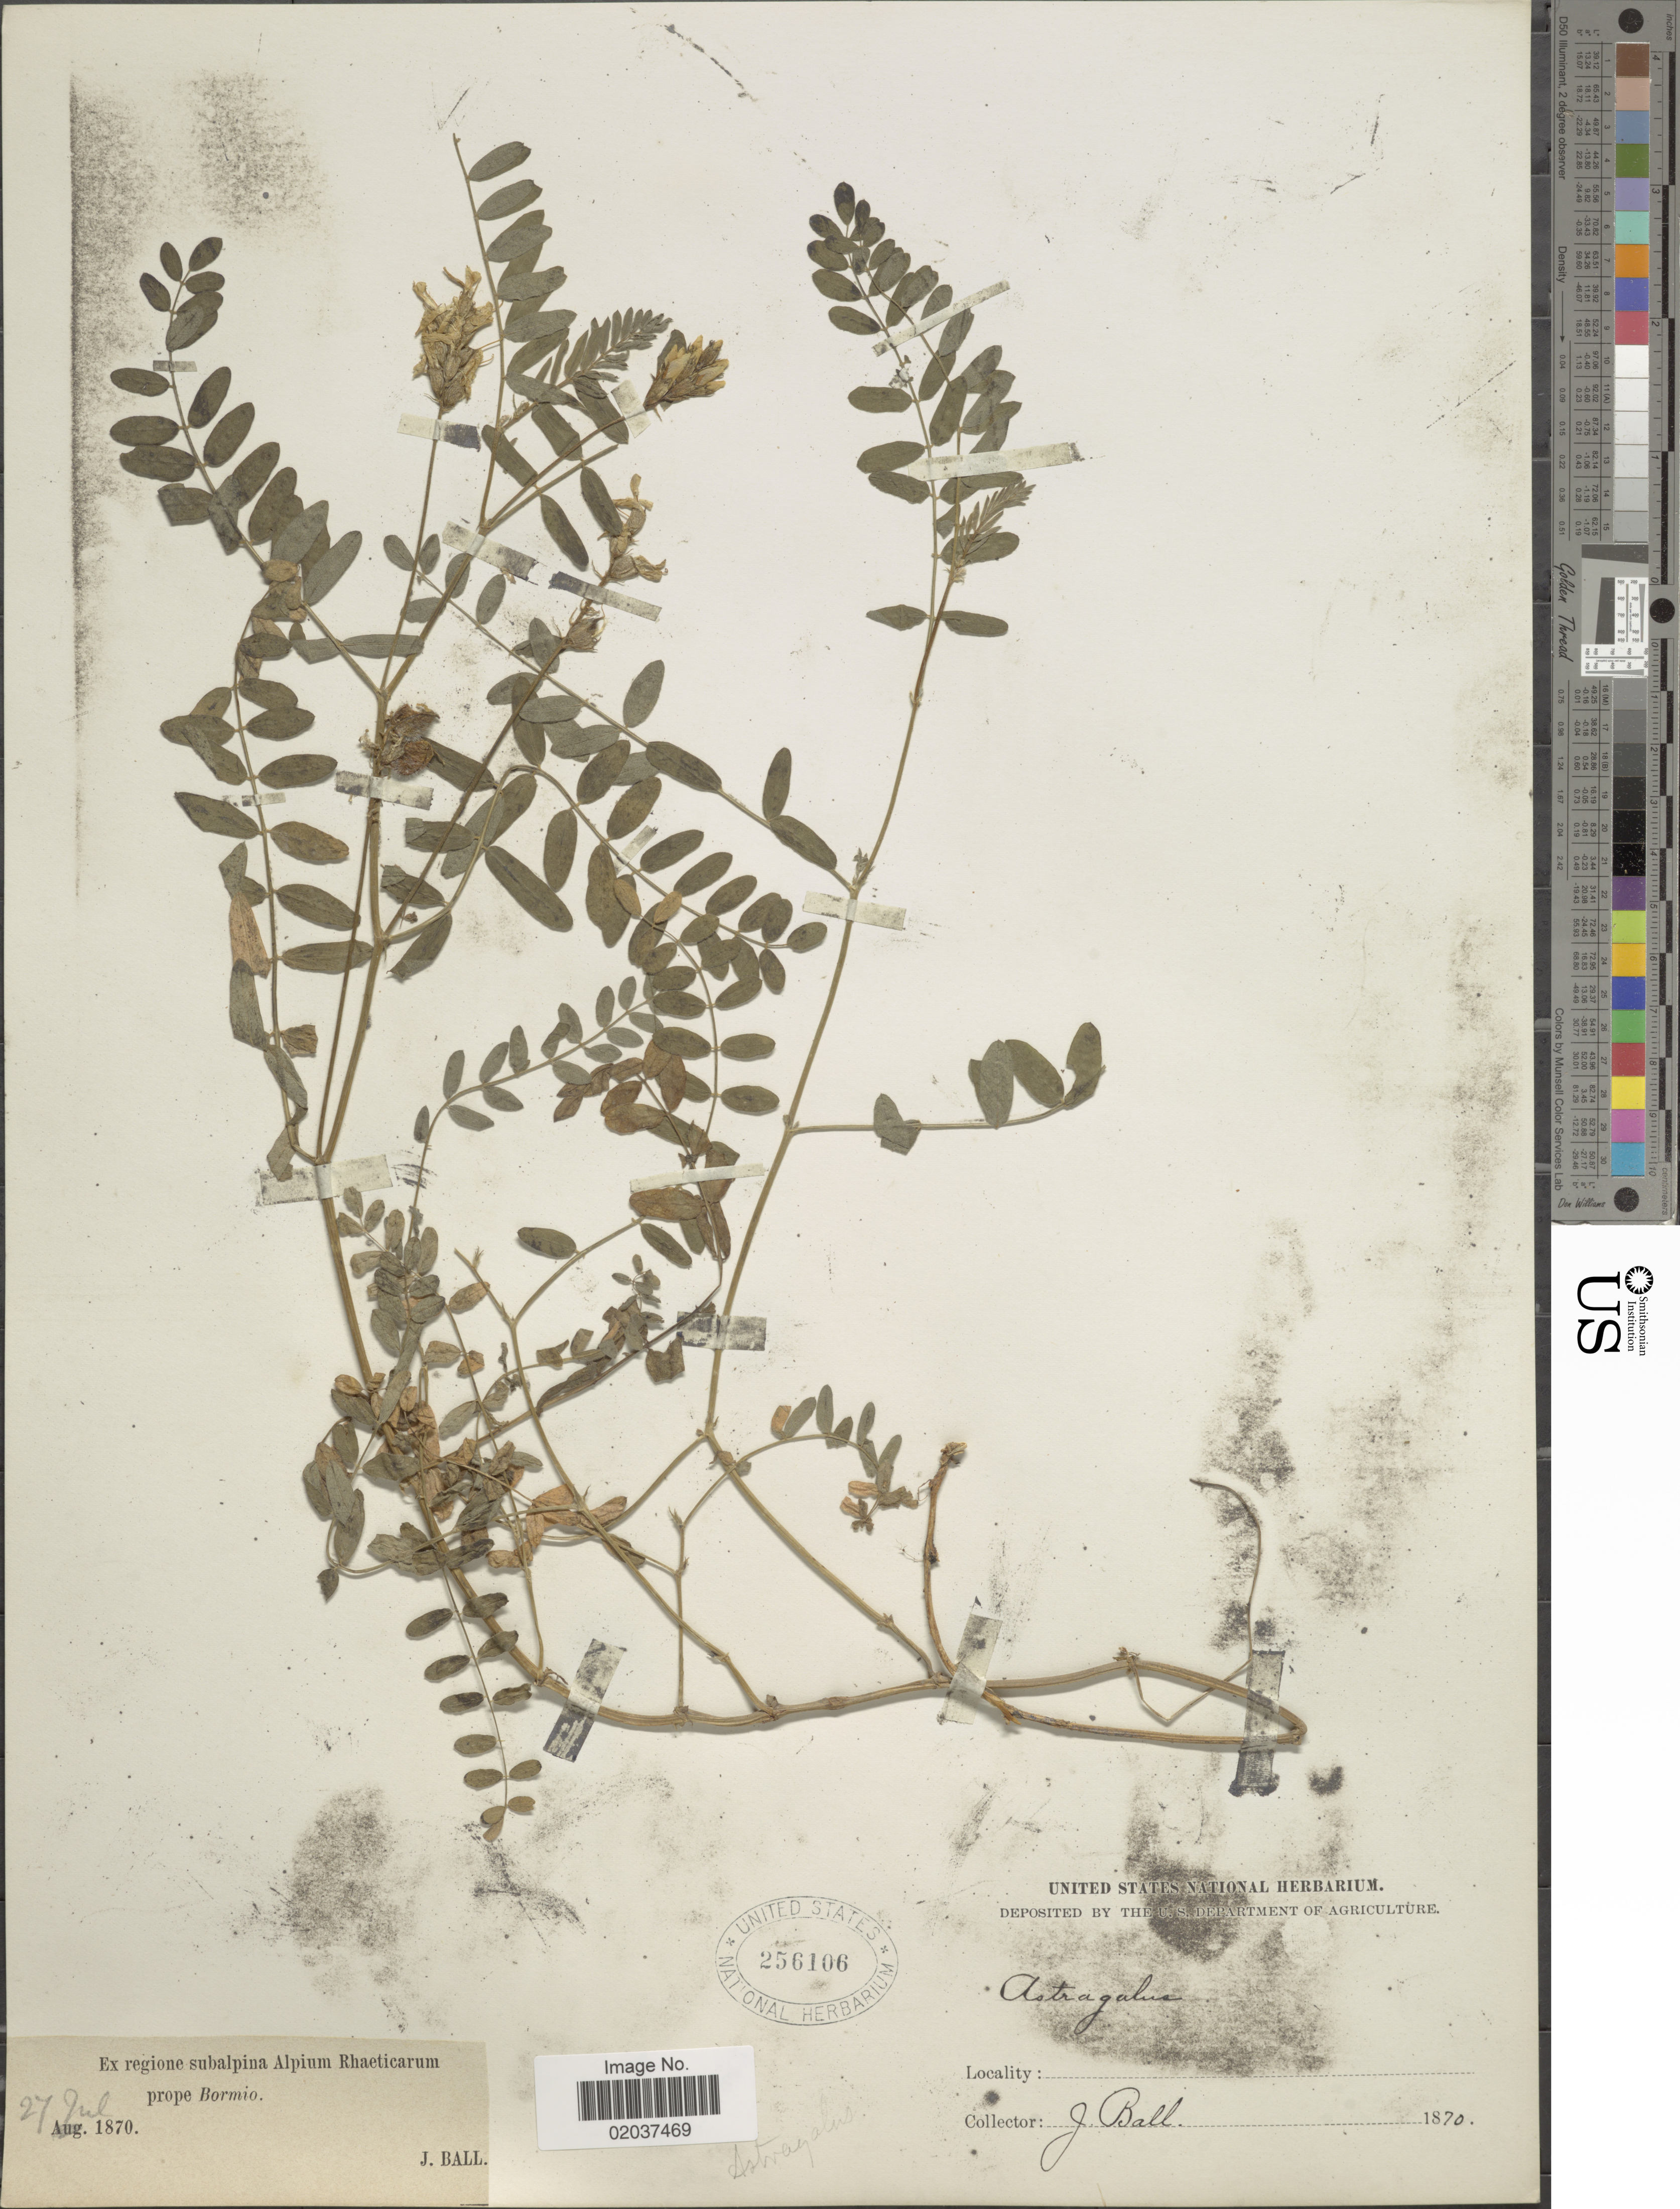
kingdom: Plantae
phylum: Tracheophyta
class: Magnoliopsida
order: Fabales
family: Fabaceae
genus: Astragalus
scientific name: Astragalus sp.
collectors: J. Ball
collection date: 1870-07-27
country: Italy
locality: Ex regione subalpina Alpium Rhaeticarum prope Bormio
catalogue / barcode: US 256106